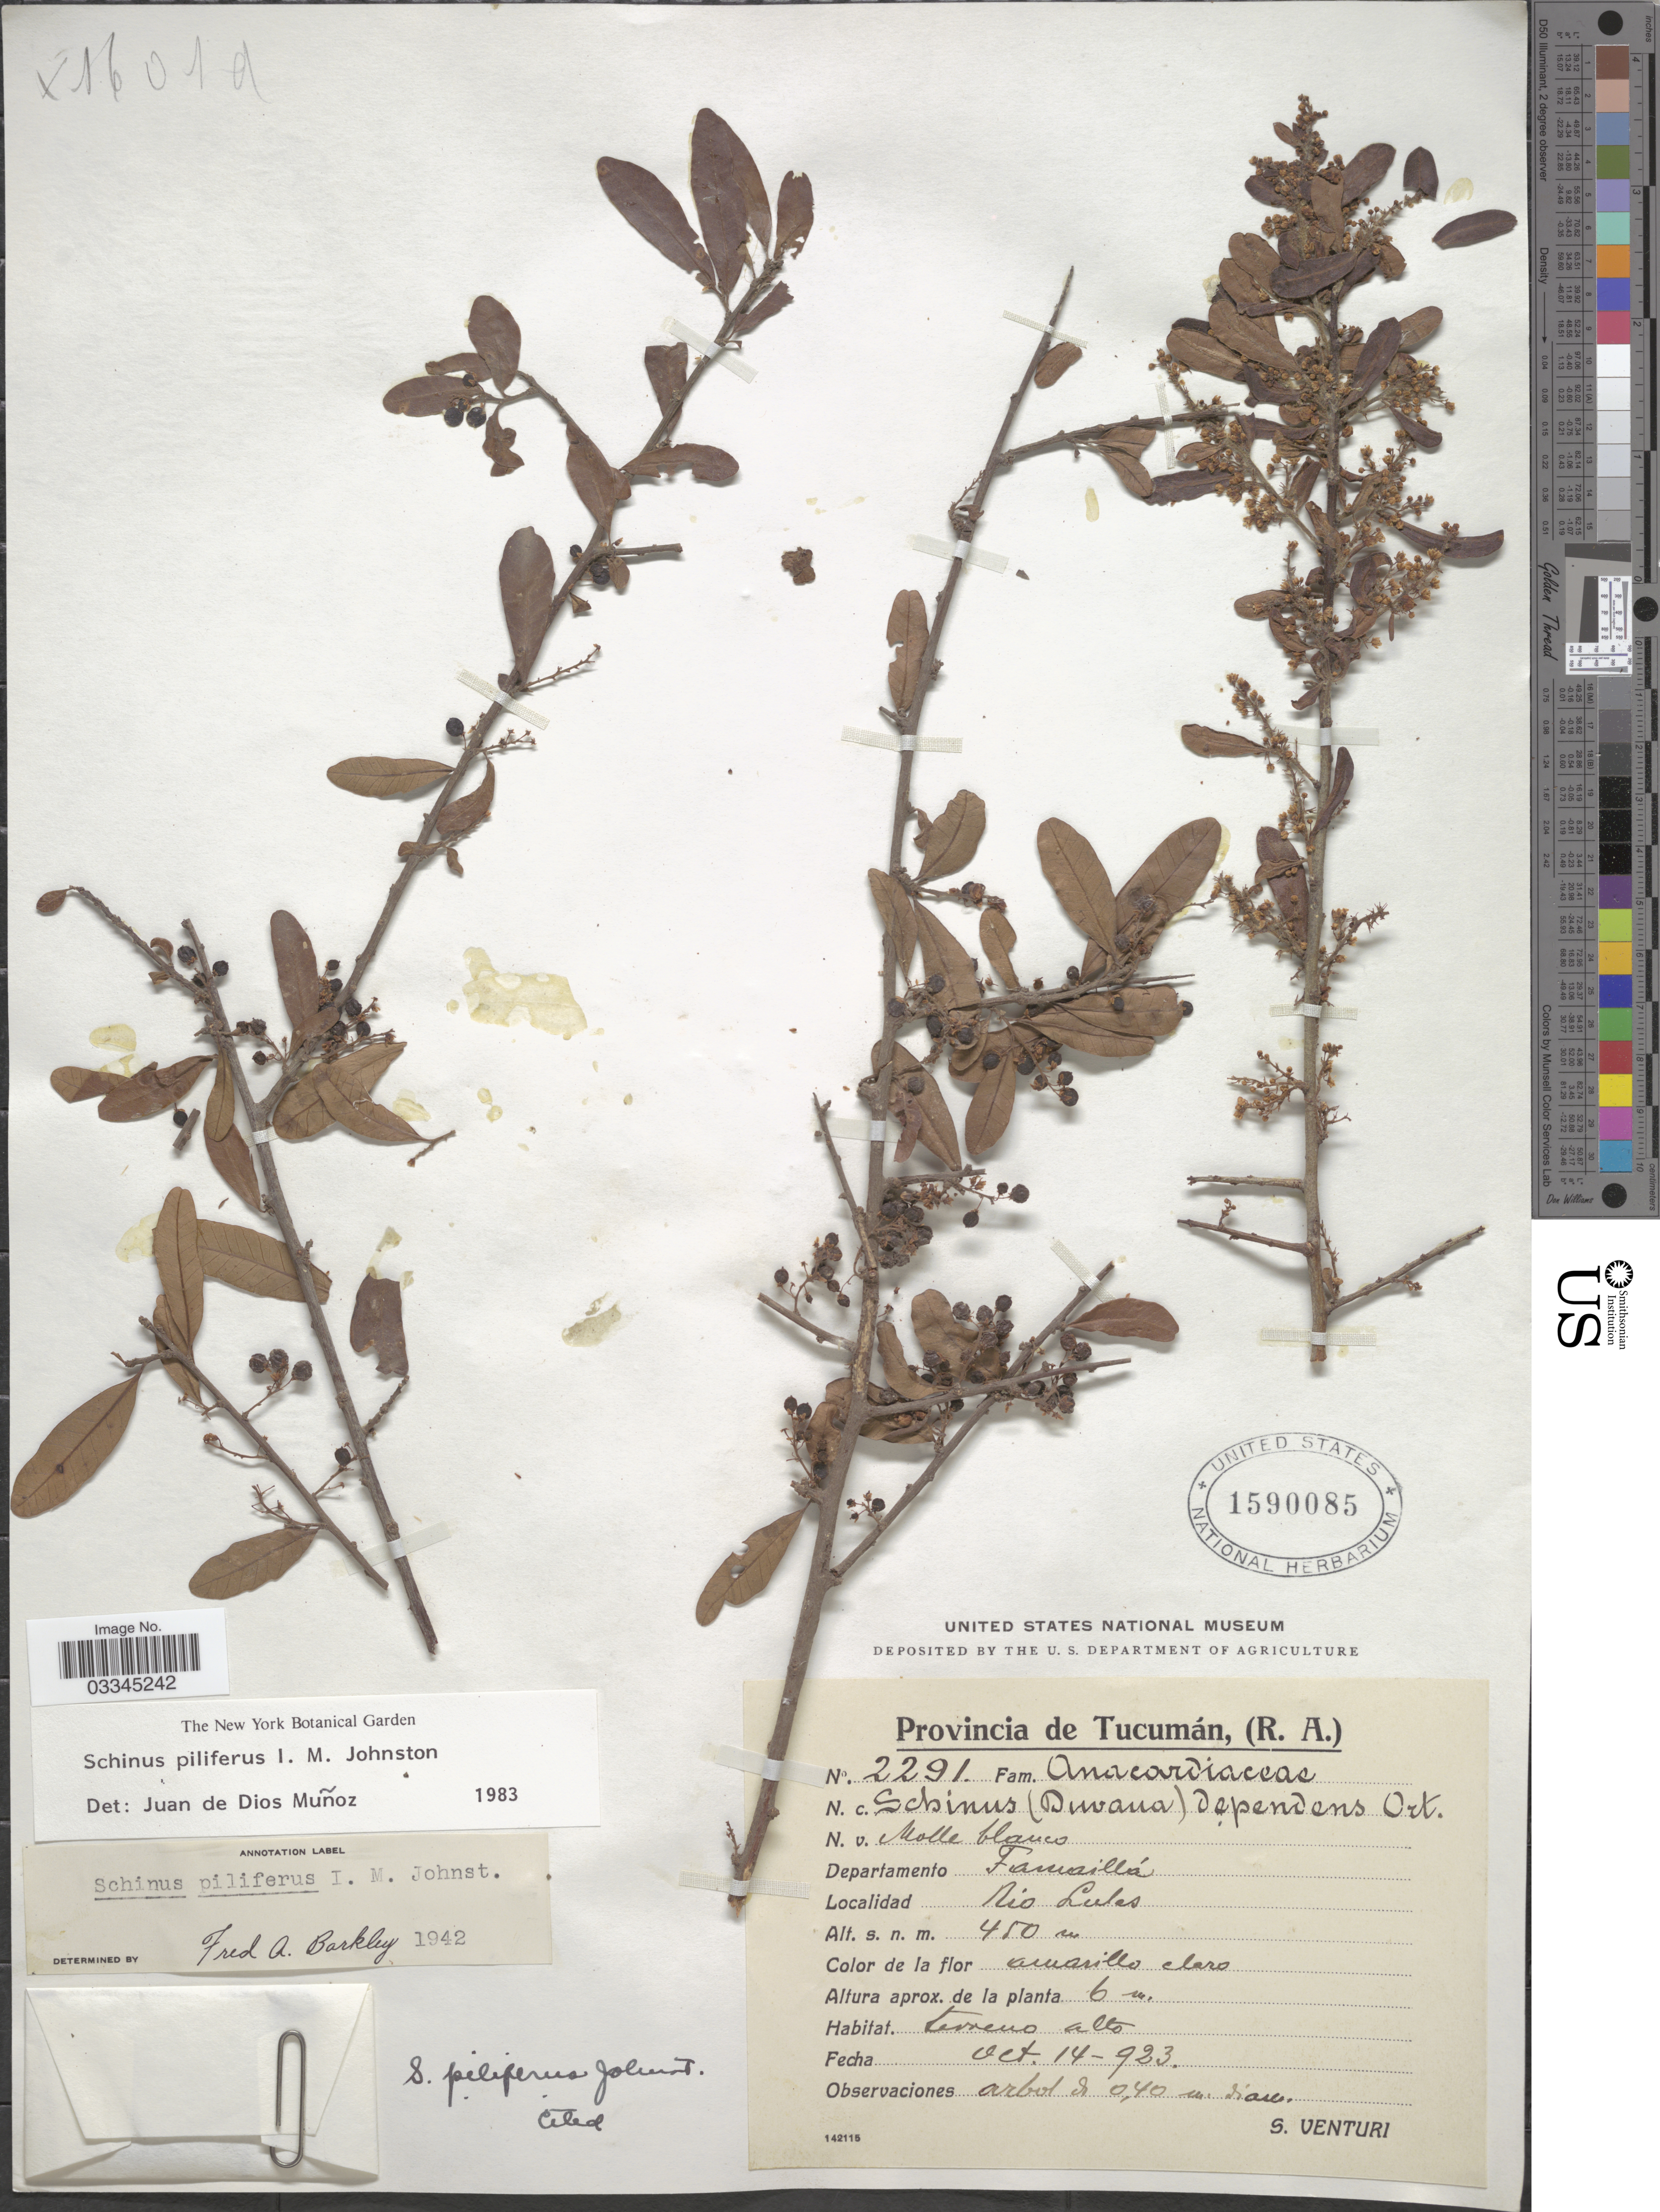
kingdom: Plantae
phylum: Tracheophyta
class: Magnoliopsida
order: Sapindales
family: Anacardiaceae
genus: Schinus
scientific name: Schinus pilifera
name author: I.M. Johnst.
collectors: S. Venturi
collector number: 2291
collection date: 1923-10-14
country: Argentina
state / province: Tucuman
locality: Departamento Famaillá, Rio Lules.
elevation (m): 450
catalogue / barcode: US 1590085